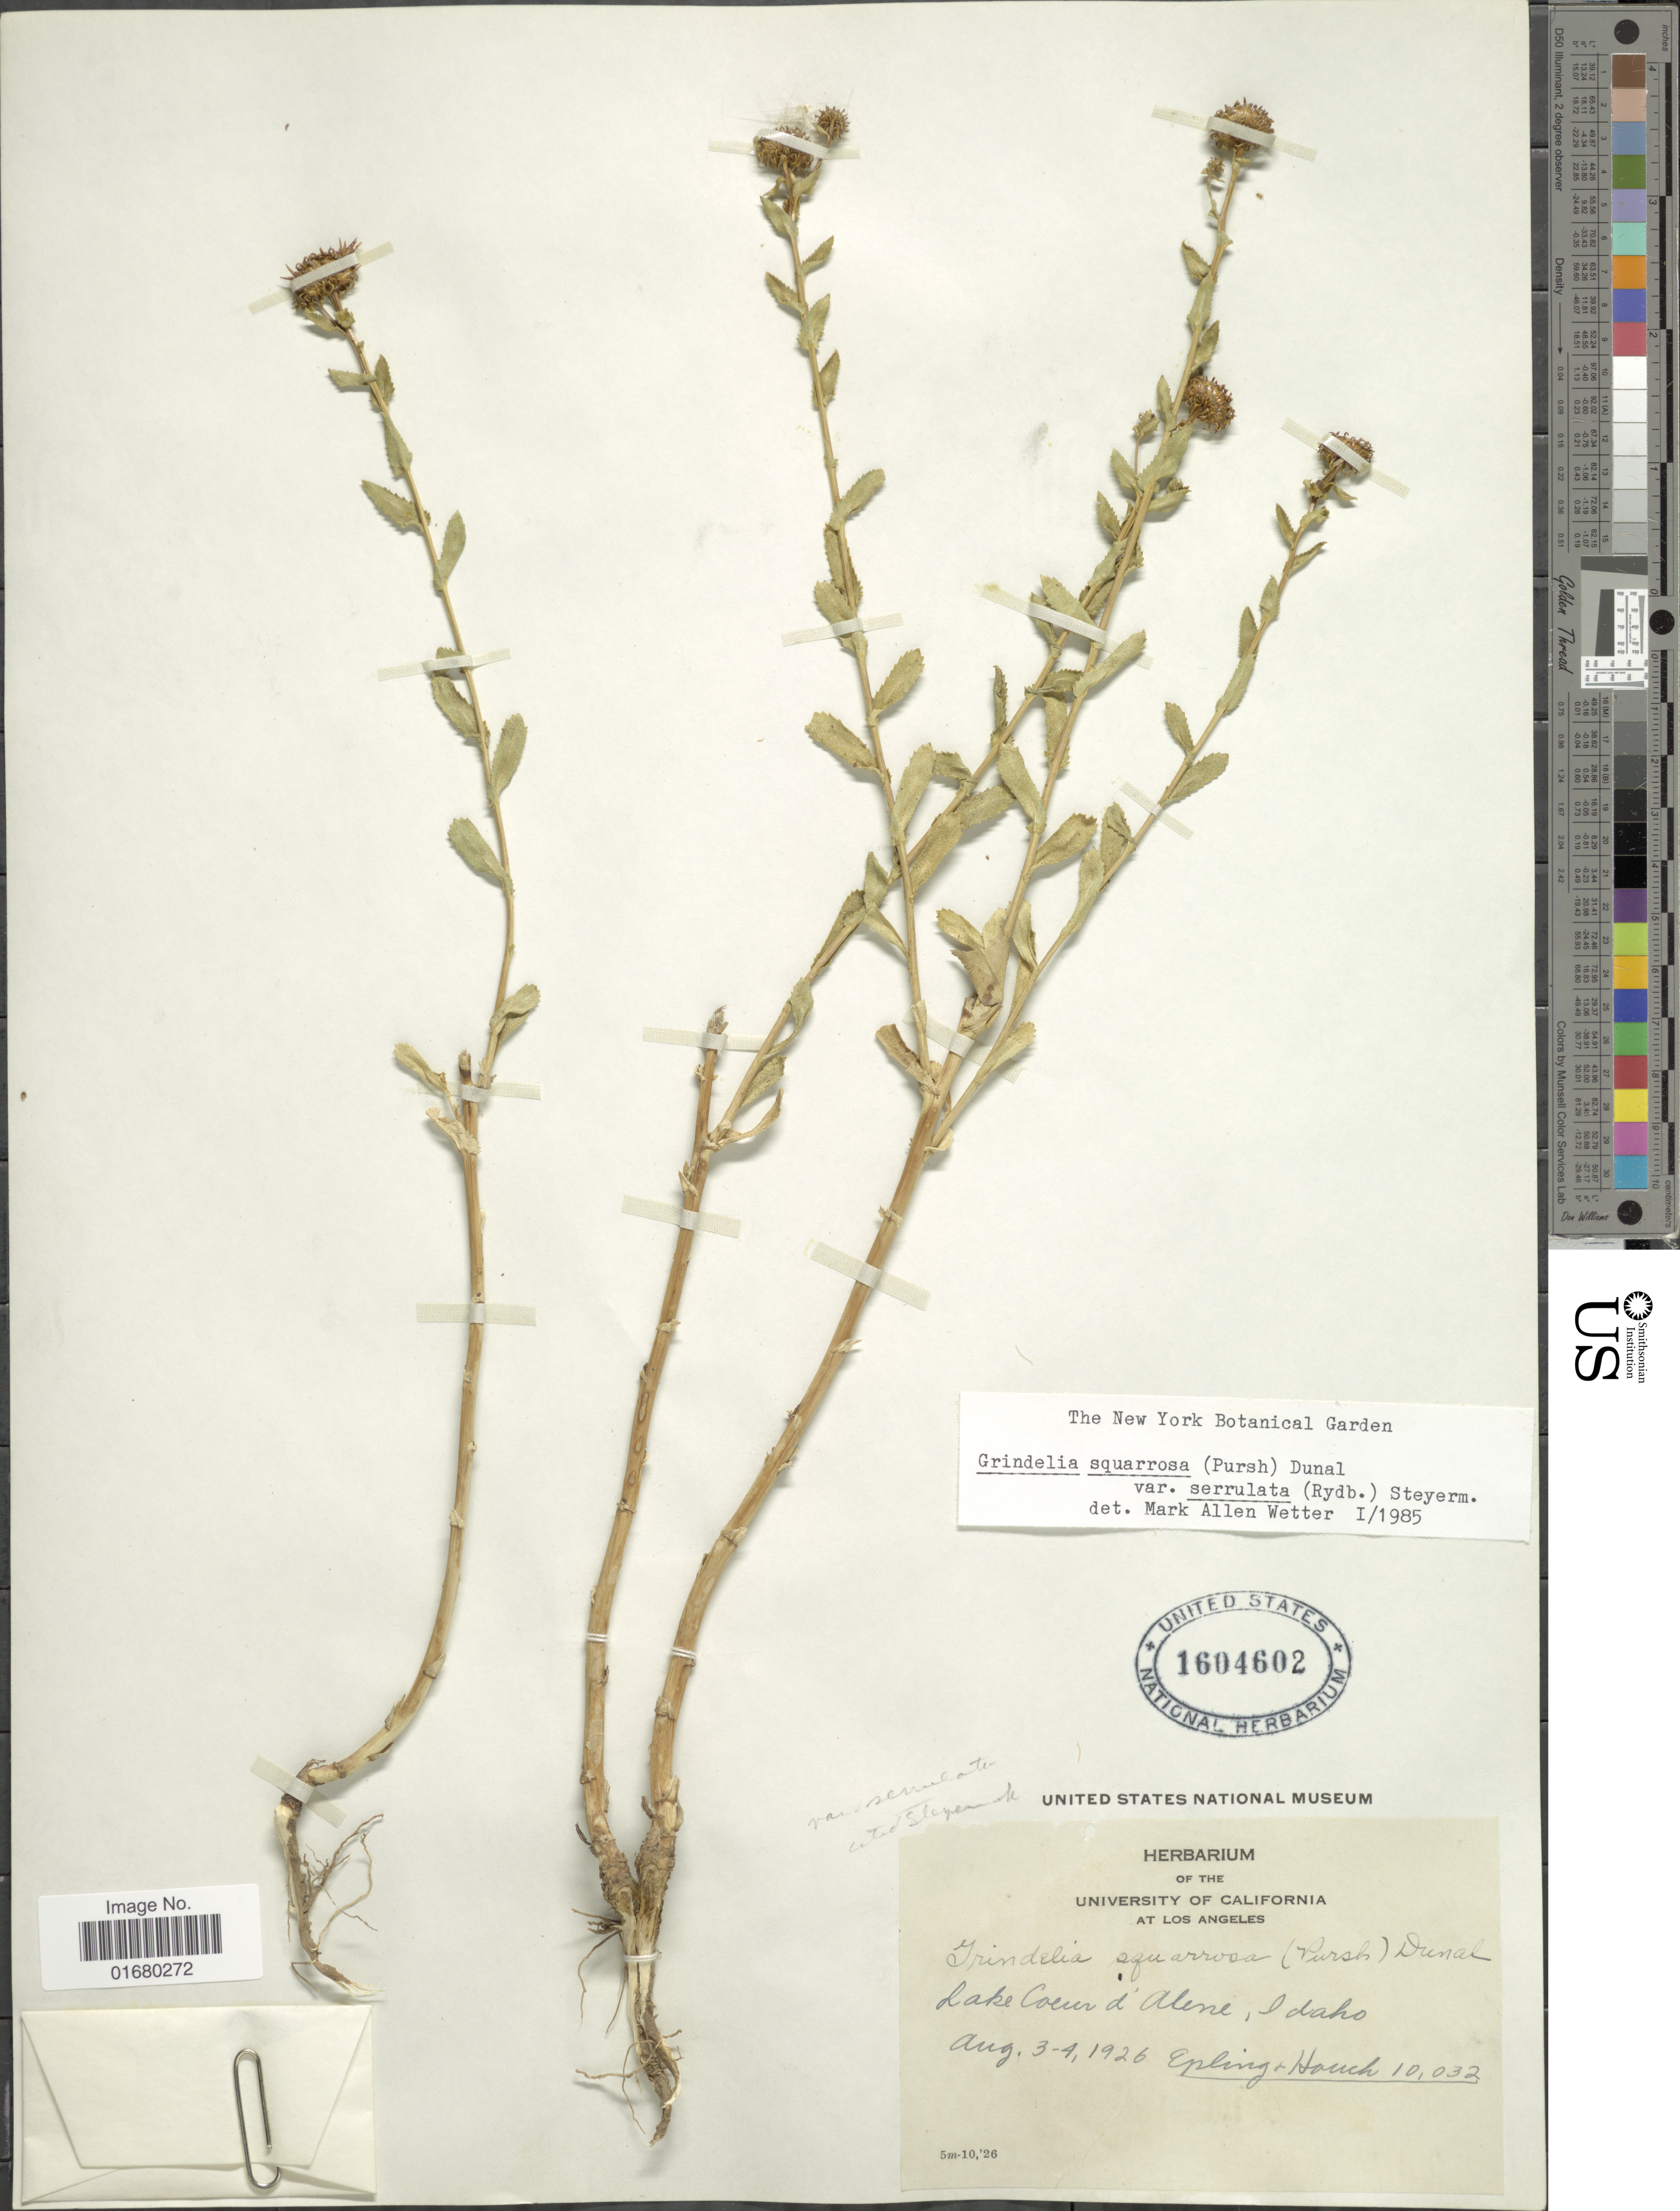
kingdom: Plantae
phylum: Tracheophyta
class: Magnoliopsida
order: Asterales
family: Asteraceae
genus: Grindelia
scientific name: Grindelia squarrosa var. serrulata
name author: (Rydb.) Steyerm.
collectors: -- Epling & -. Hauch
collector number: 10032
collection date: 1926-08-03/1926-08-04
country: United States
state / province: Idaho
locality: Lake Coeur d' Alene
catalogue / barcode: US 1604602